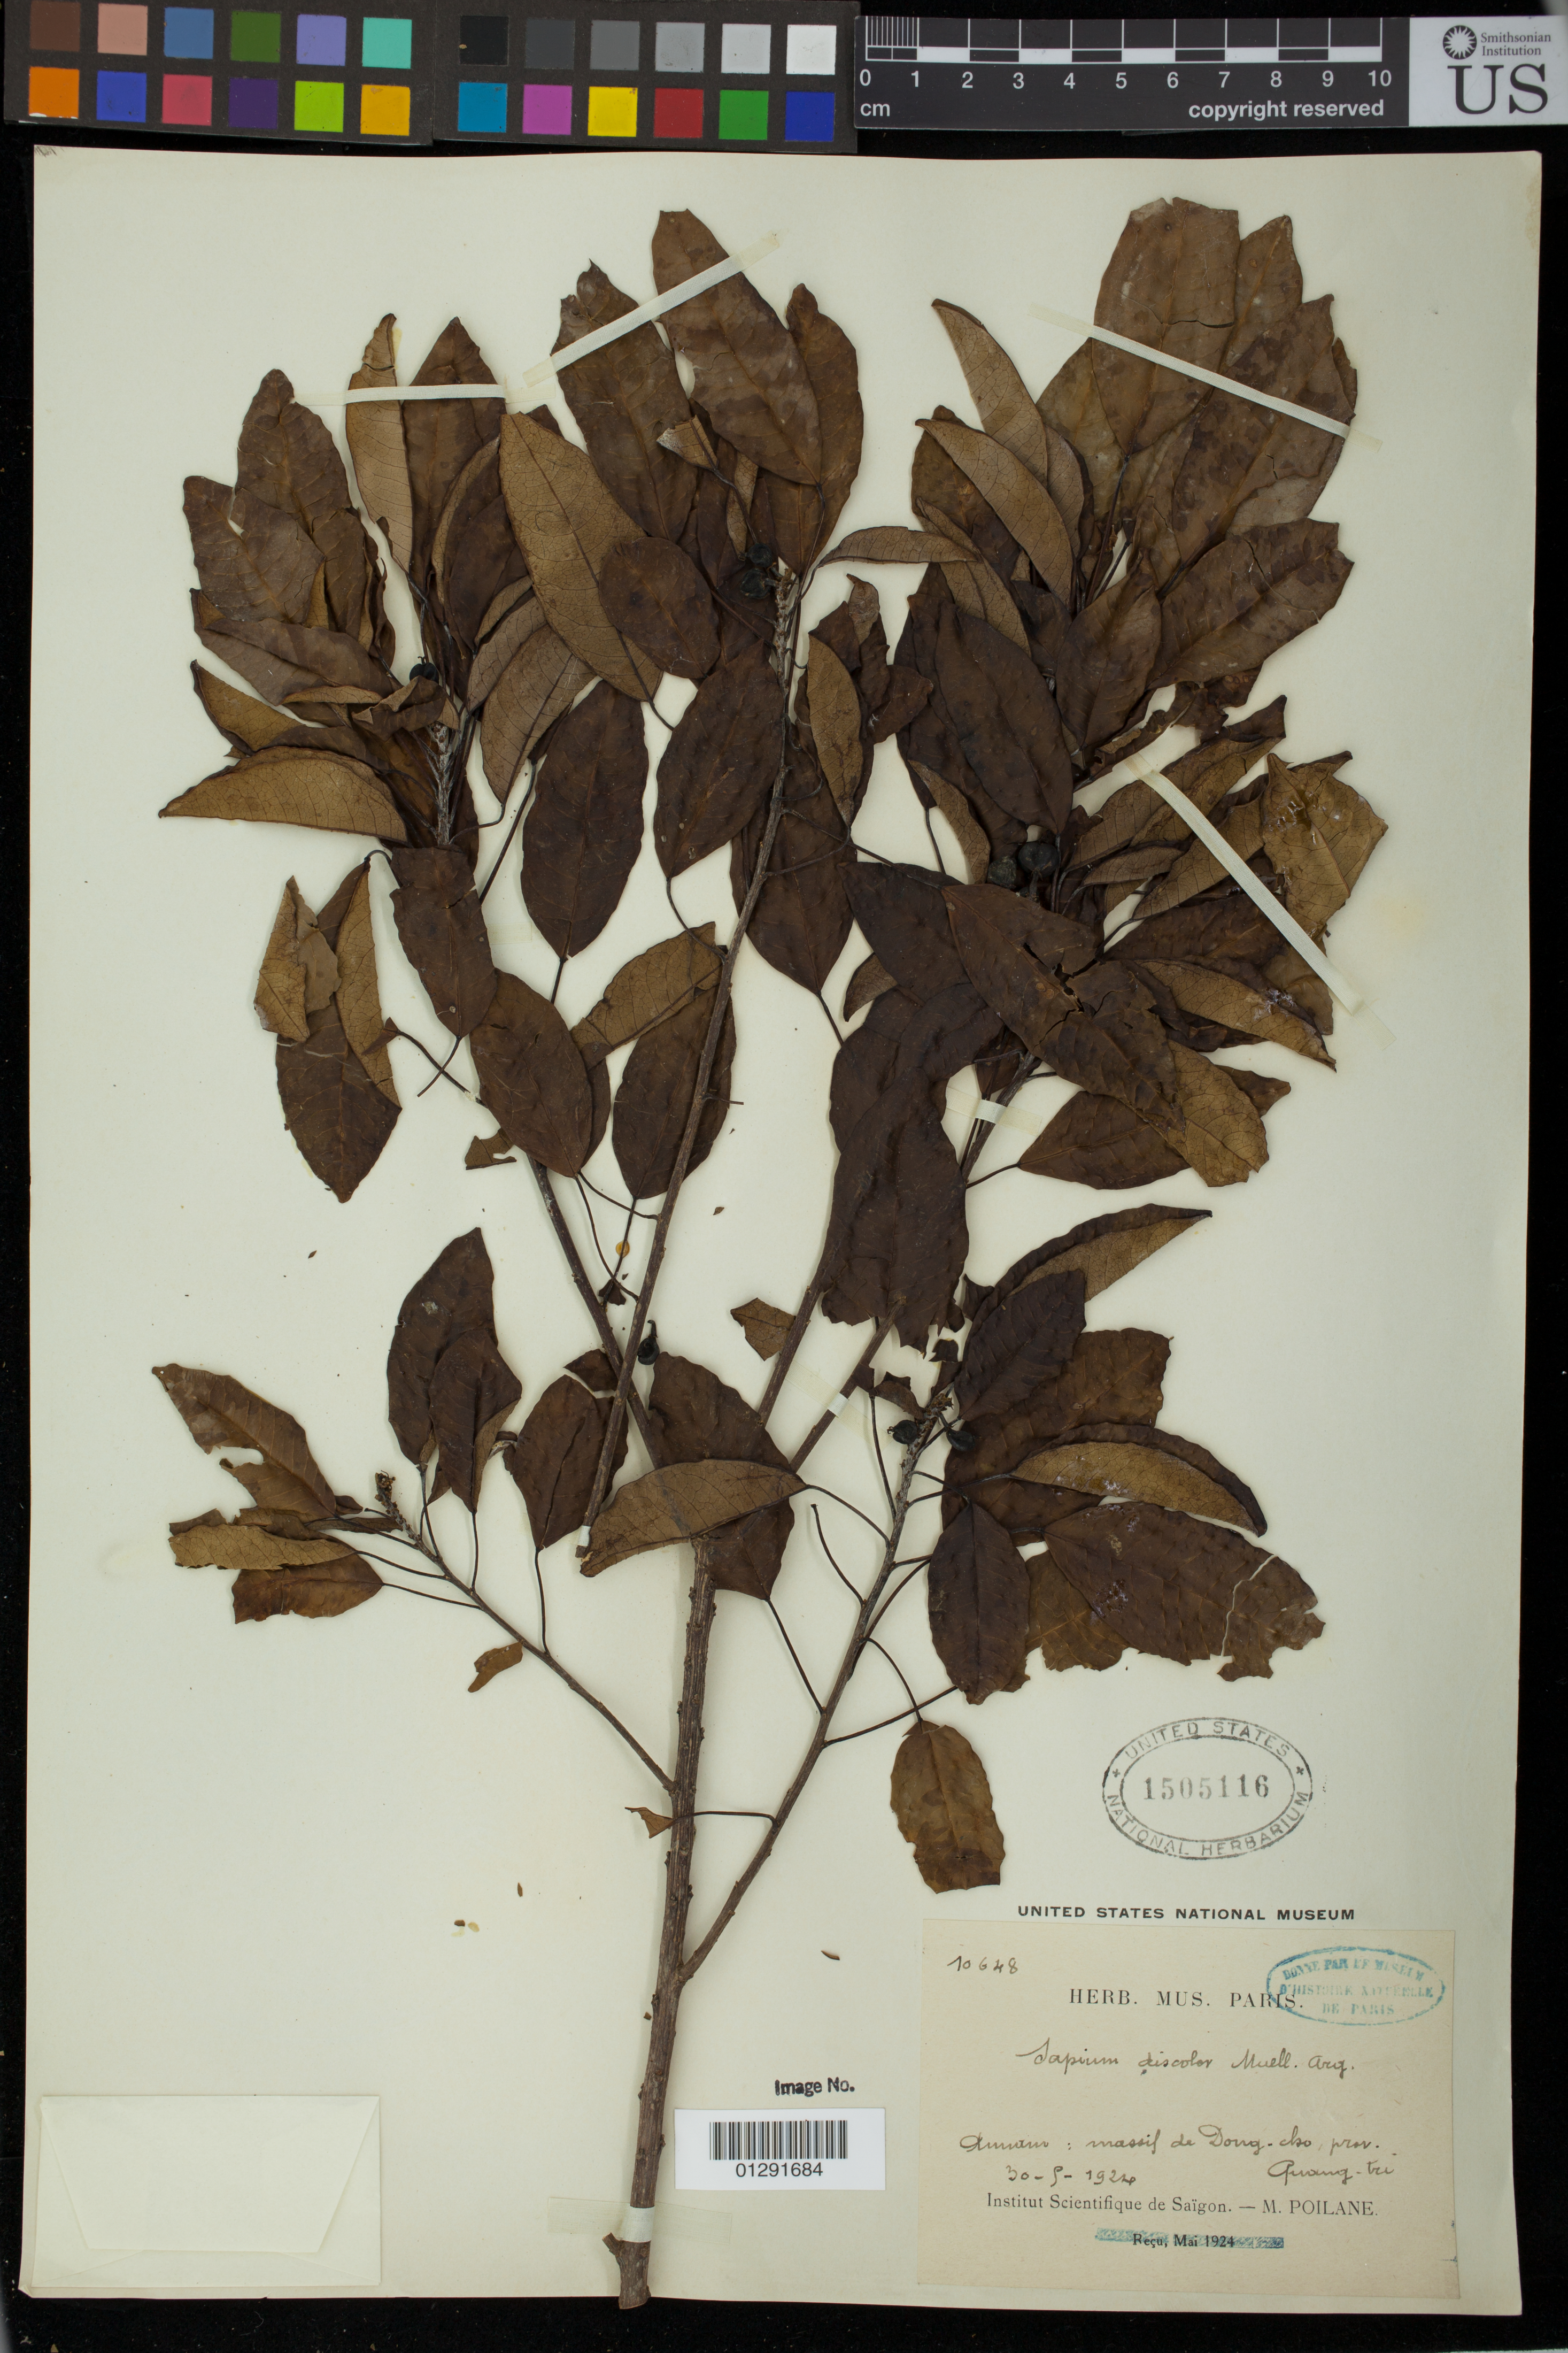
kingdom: Plantae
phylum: Tracheophyta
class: Magnoliopsida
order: Malpighiales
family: Euphorbiaceae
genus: Sapium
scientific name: Sapium discolor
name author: M. Arg.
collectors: M. Poilane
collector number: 10648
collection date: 1924-05-30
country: Vietnam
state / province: Quang Tri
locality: Massif de Dong-Che, Dong Cho,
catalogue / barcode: US 1505116